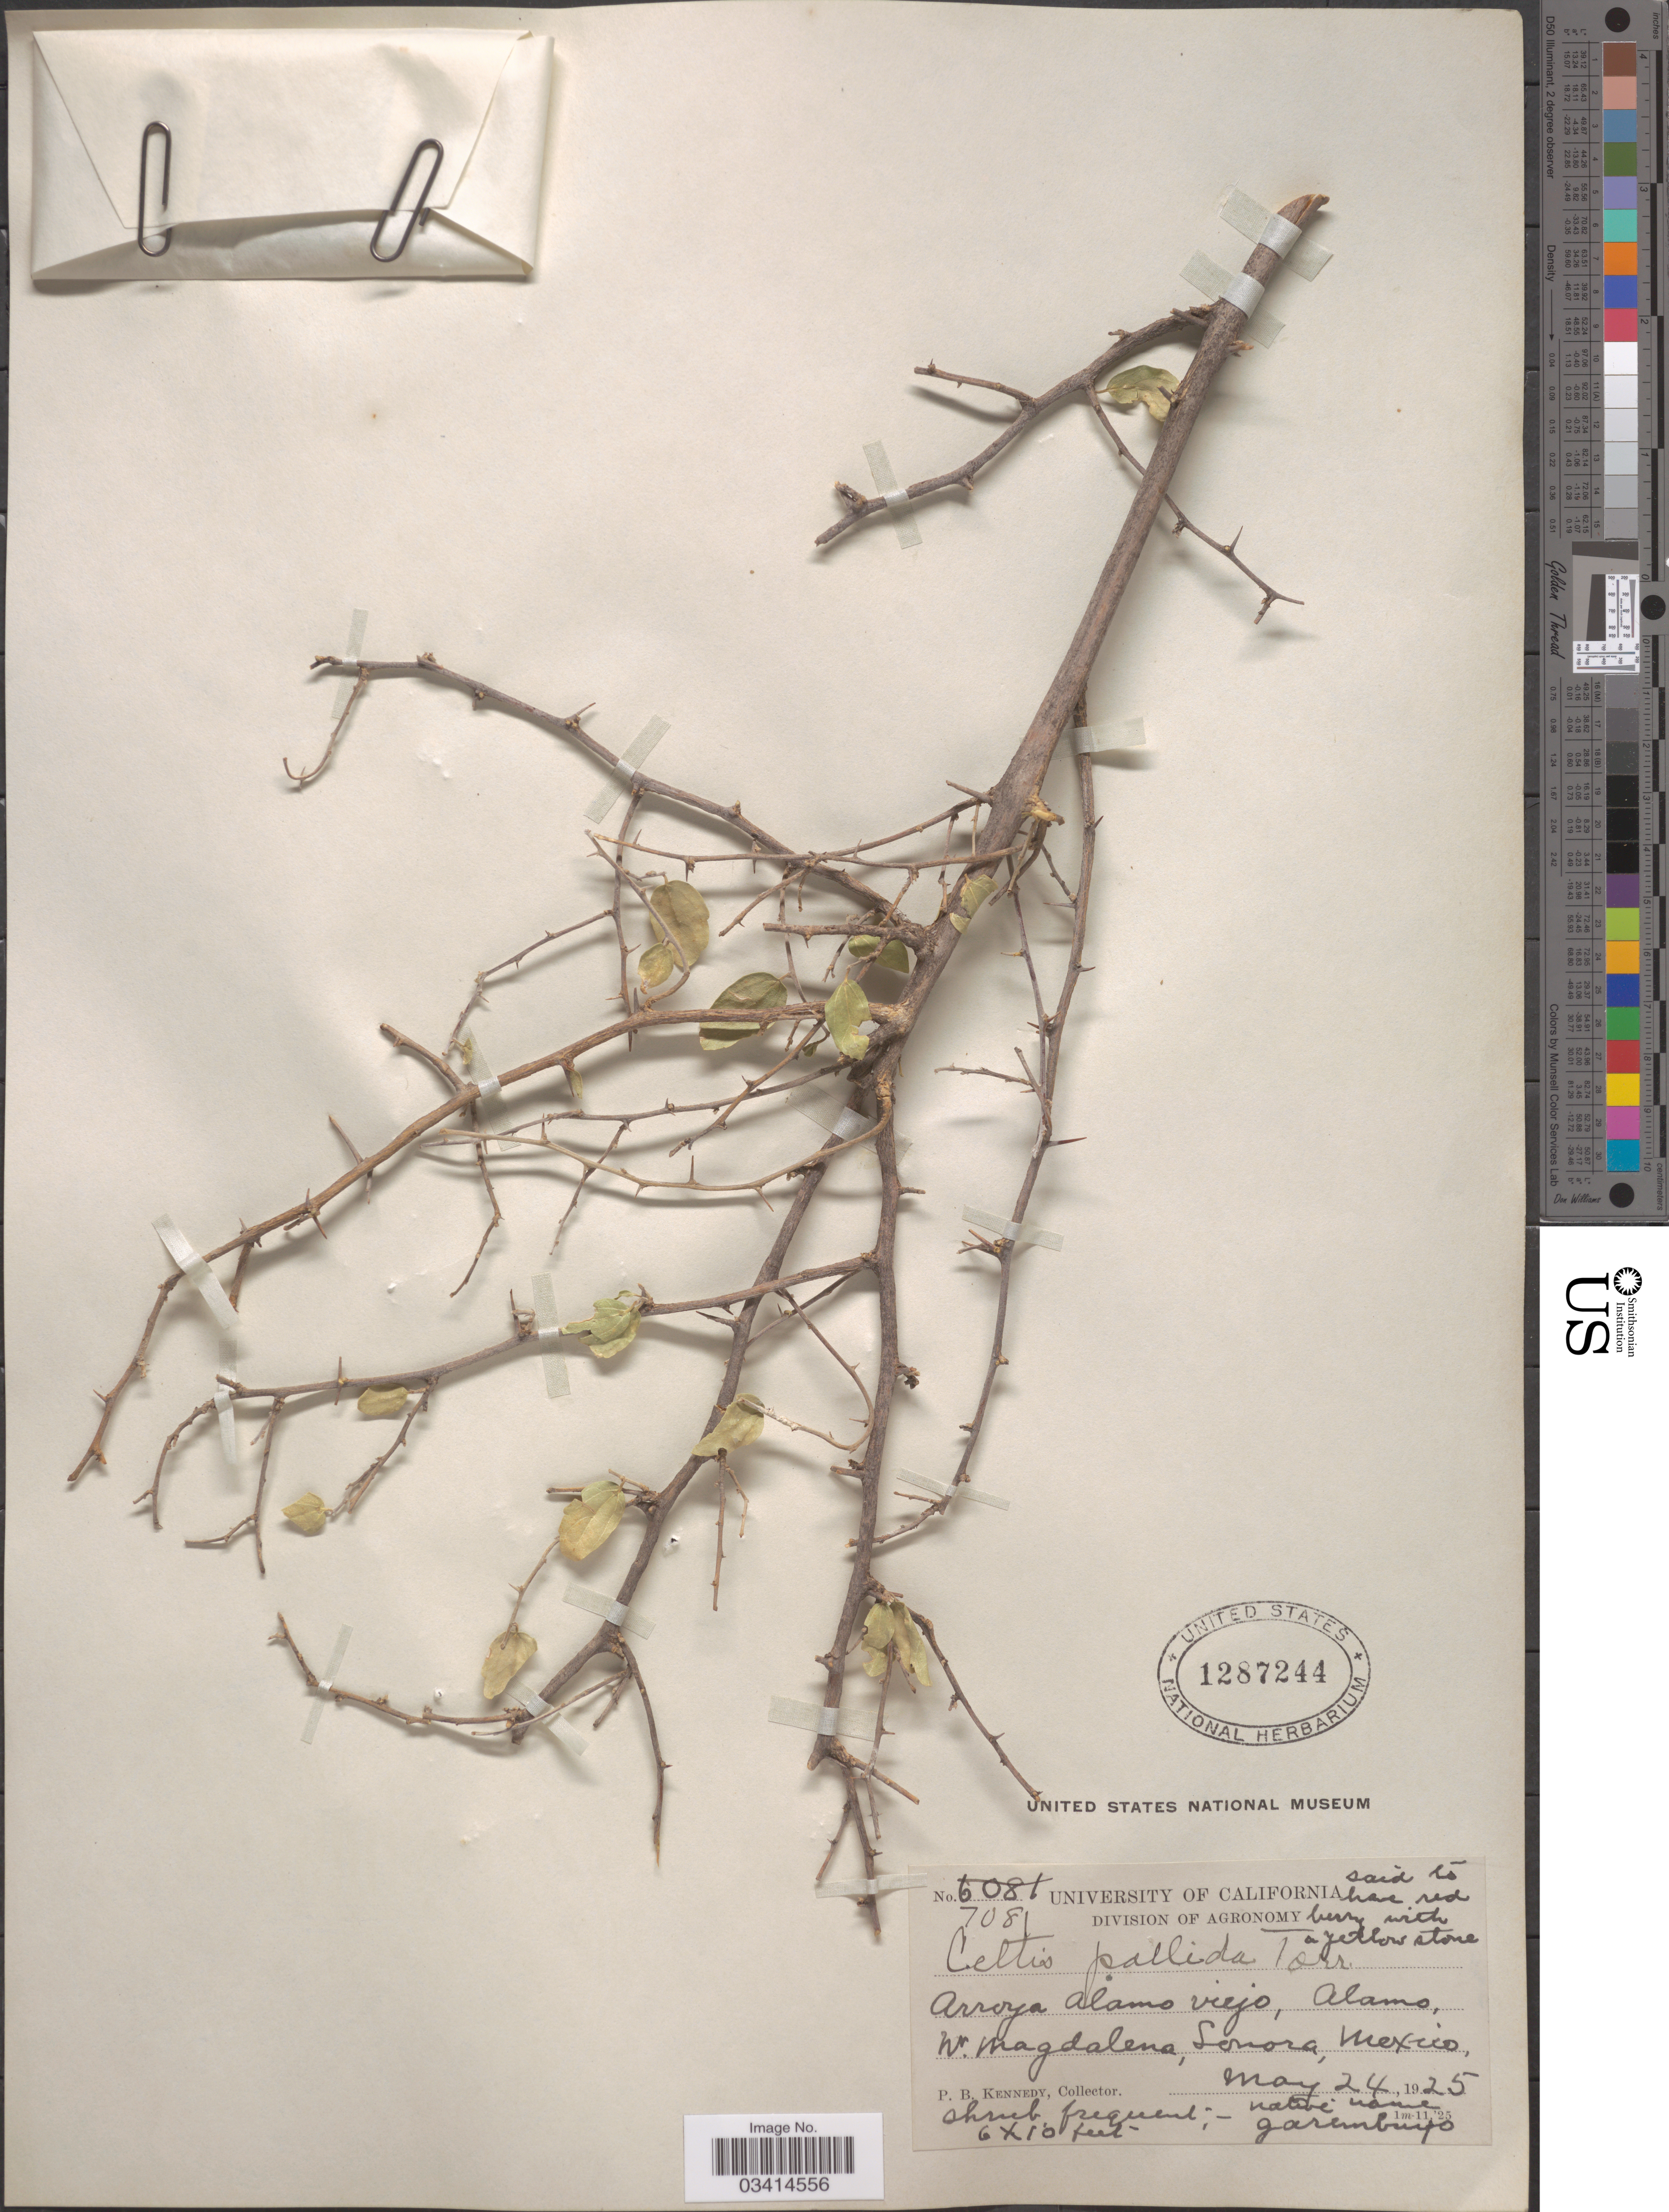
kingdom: Plantae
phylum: Tracheophyta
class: Magnoliopsida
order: Rosales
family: Cannabaceae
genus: Celtis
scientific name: Celtis pallida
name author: Torr. in Emory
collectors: P. B. Kennedy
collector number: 708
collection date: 1925-05-24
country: Mexico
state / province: Sonora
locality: Arroyo Alamo viejo, Alamo, Nr. Magdalena.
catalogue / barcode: US 1287244